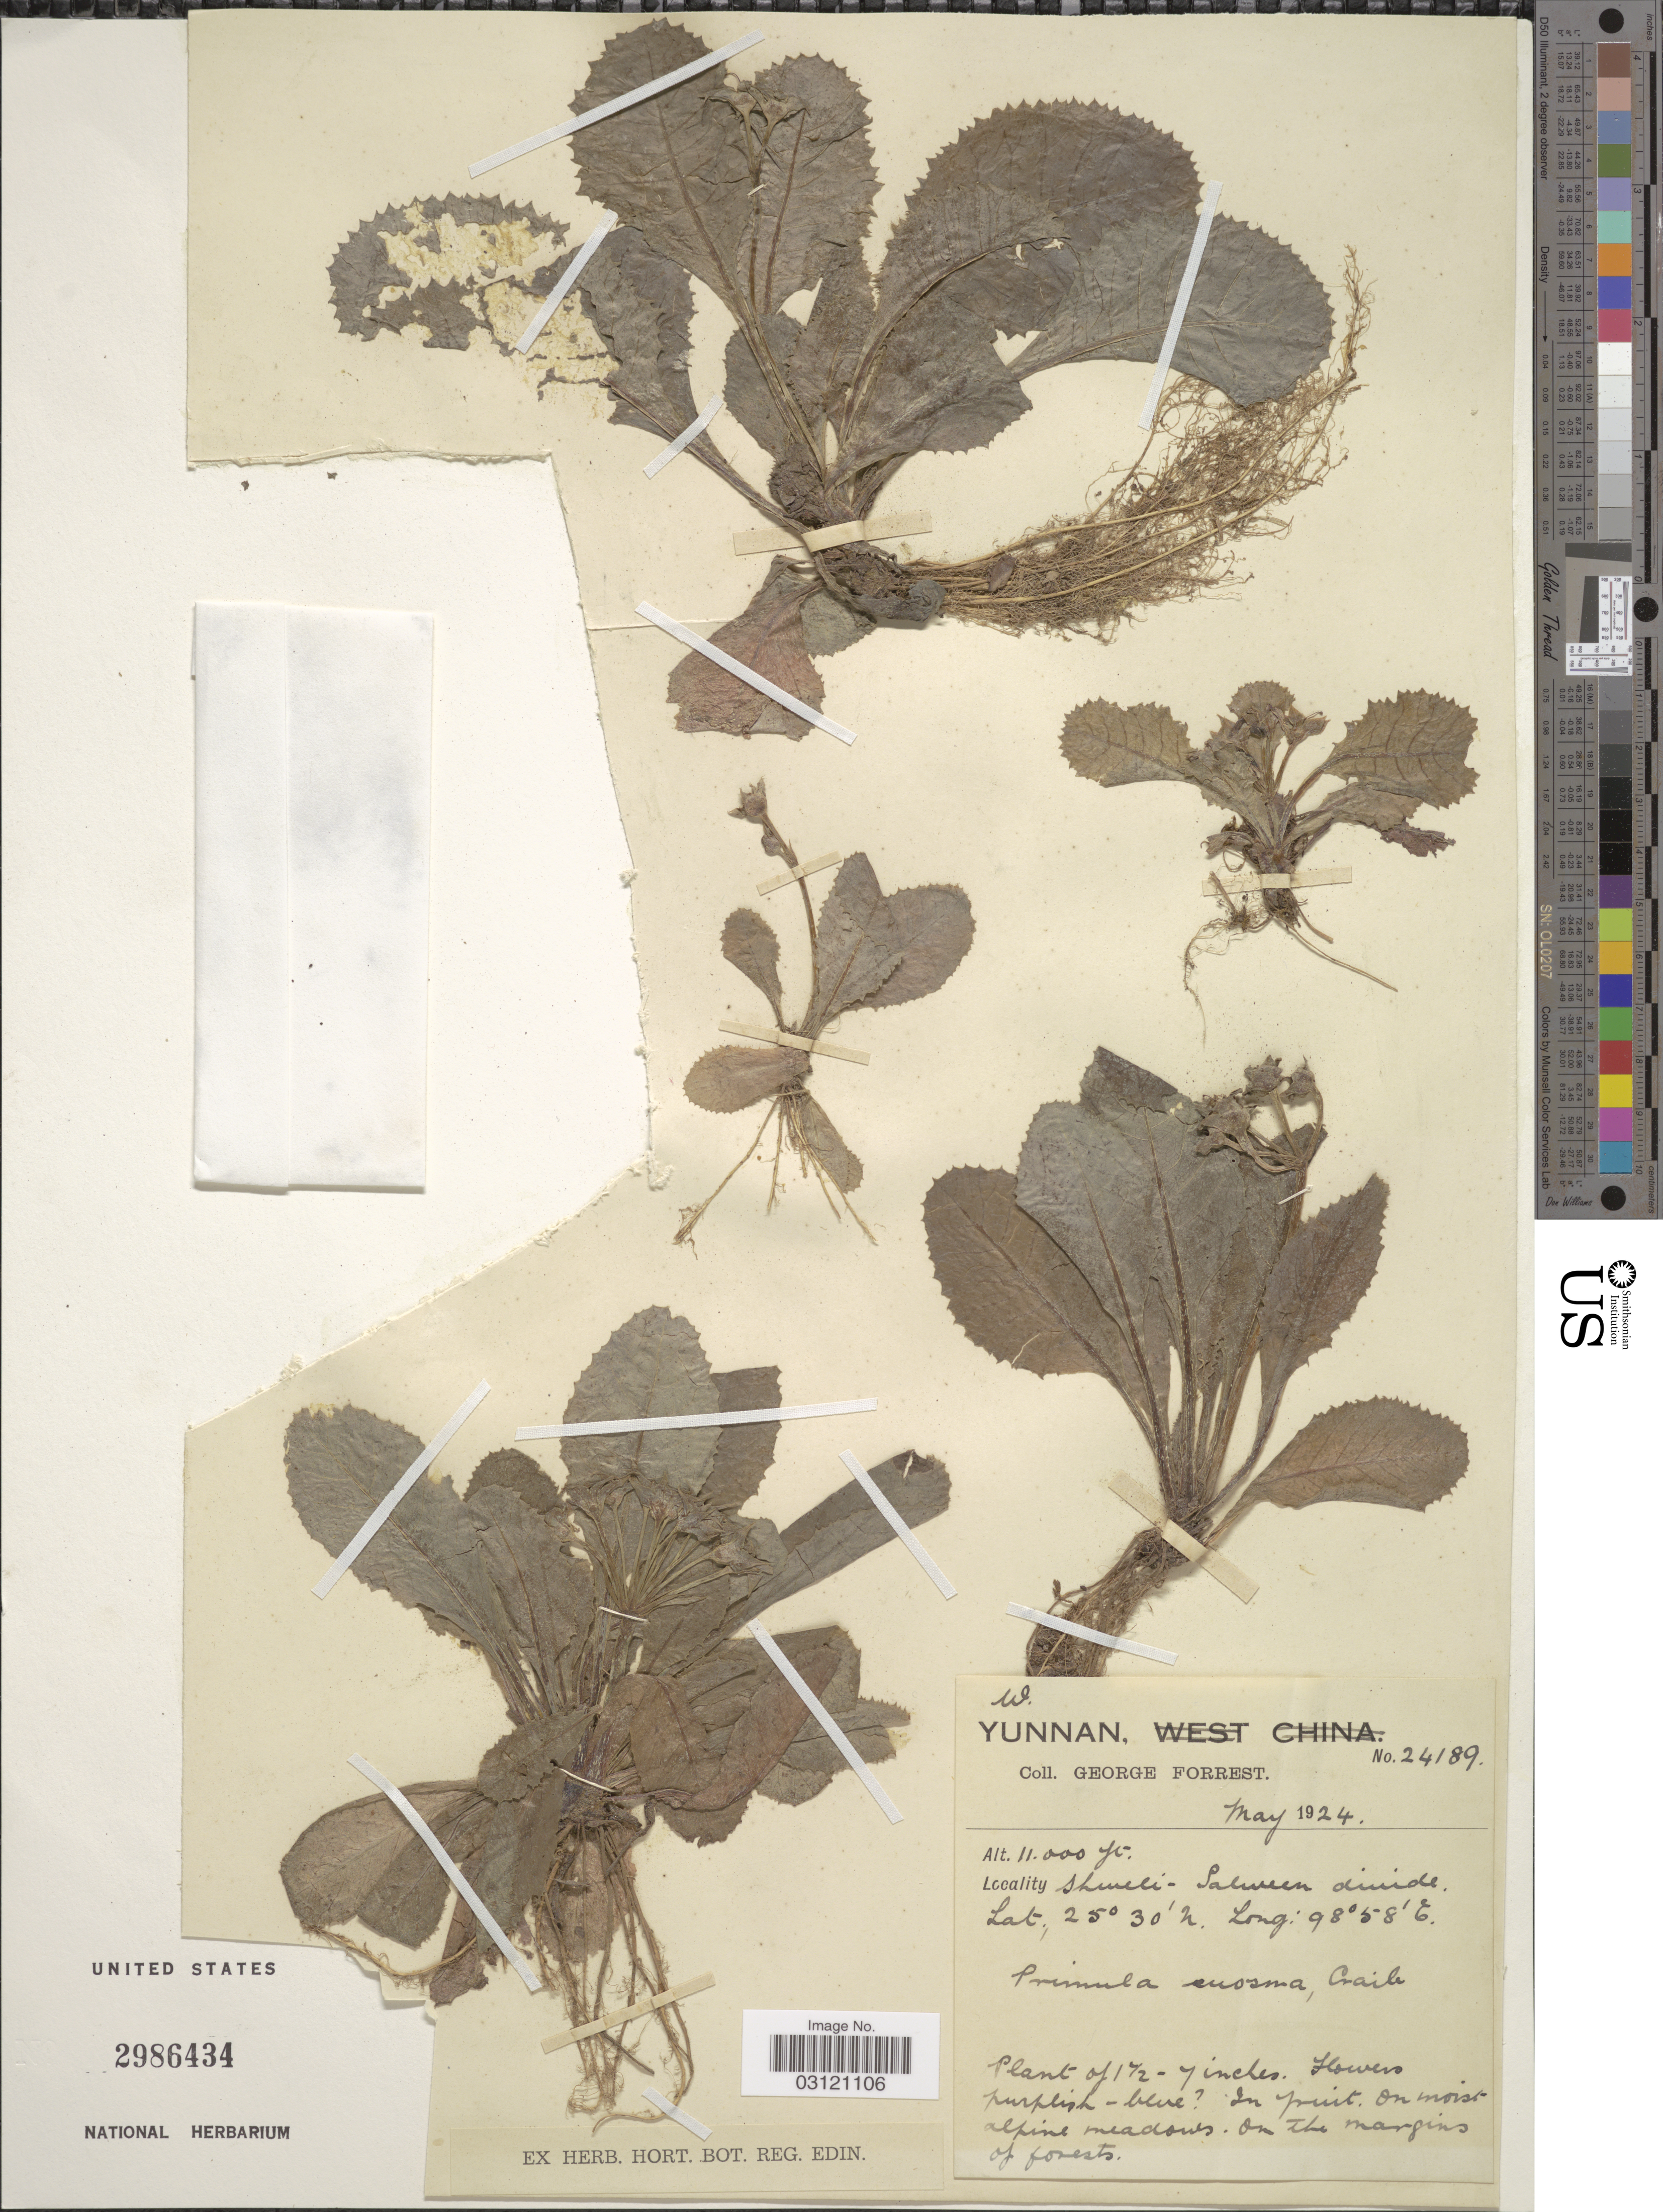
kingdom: Plantae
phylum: Tracheophyta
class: Magnoliopsida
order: Ericales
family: Primulaceae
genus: Primula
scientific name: Primula euosma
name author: Craib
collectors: G. Forrest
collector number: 24189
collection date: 1924-05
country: China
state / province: Yunnan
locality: W. Yunnan. Shweli - Salween divide.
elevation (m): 3353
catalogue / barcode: US 2986434